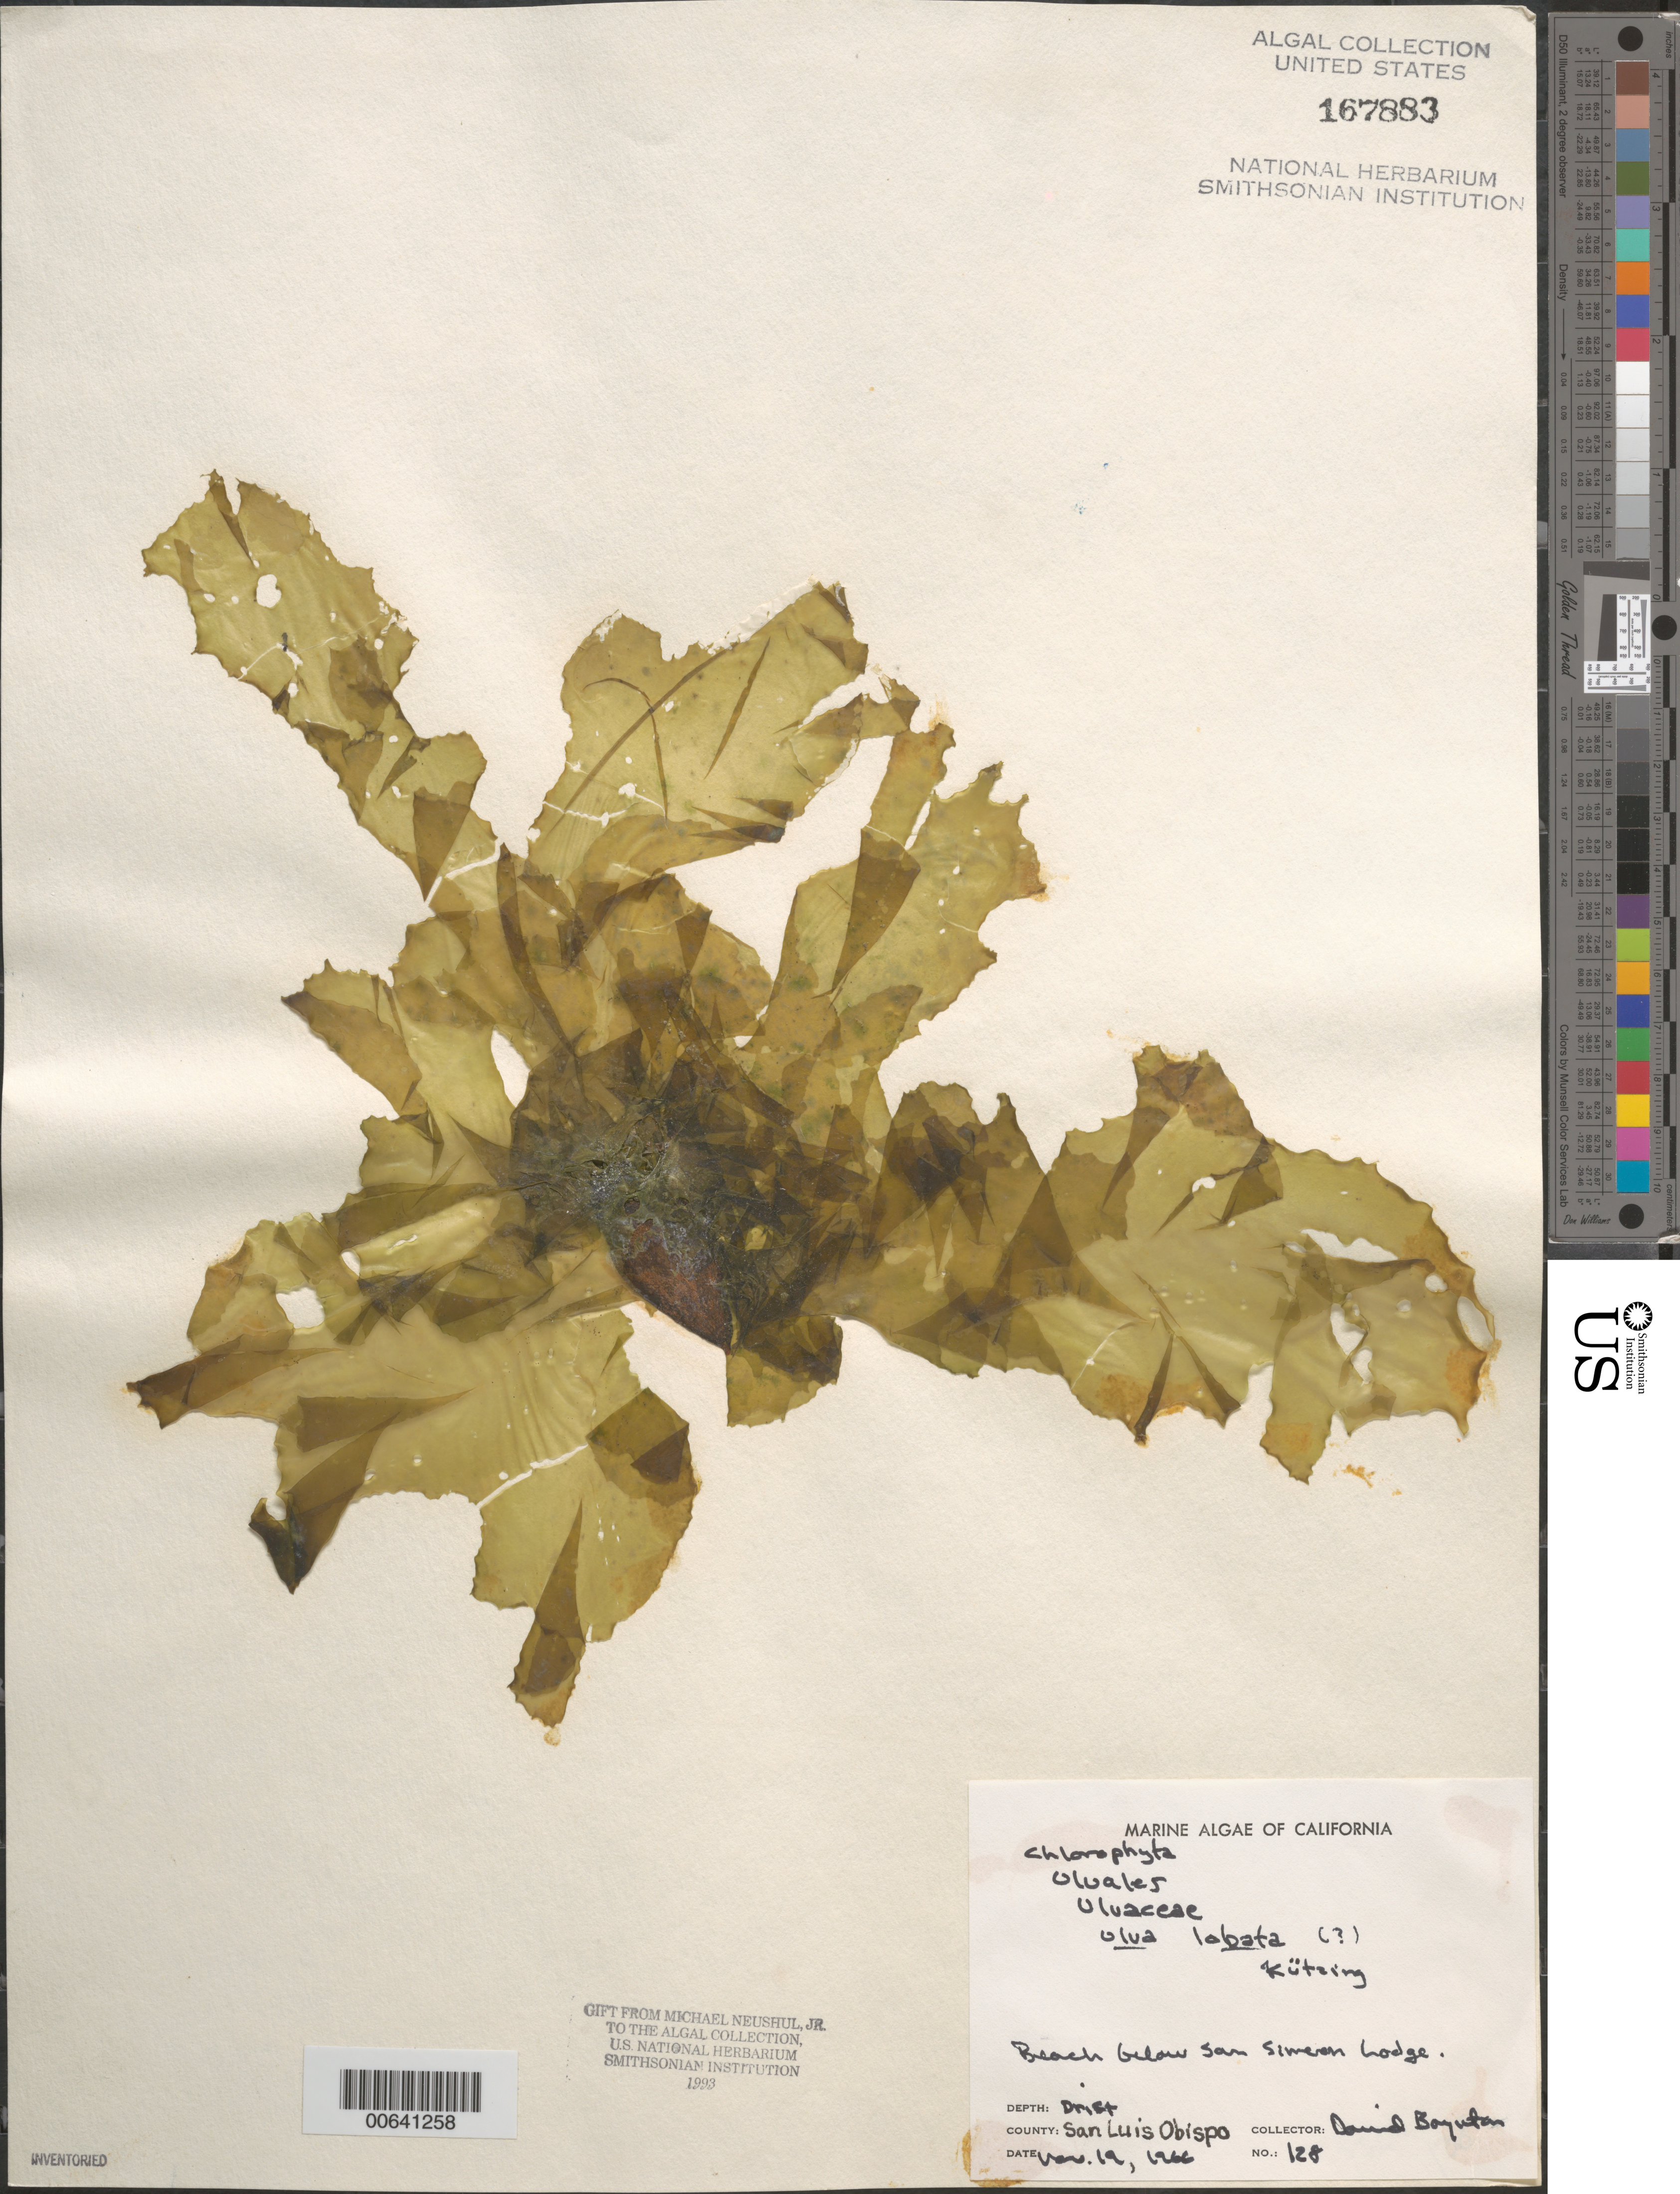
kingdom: Plantae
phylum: Chlorophyta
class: Ulvophyceae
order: Ulvales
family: Ulvaceae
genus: Ulva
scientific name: Ulva lactuca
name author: L.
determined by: Algae name updating Project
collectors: D. Boynton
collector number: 128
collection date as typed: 19 Nov 1966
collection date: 1966-11-19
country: United States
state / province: California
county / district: San Luis Obispo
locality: Beach below San Simeon Lodge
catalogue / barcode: US 167883